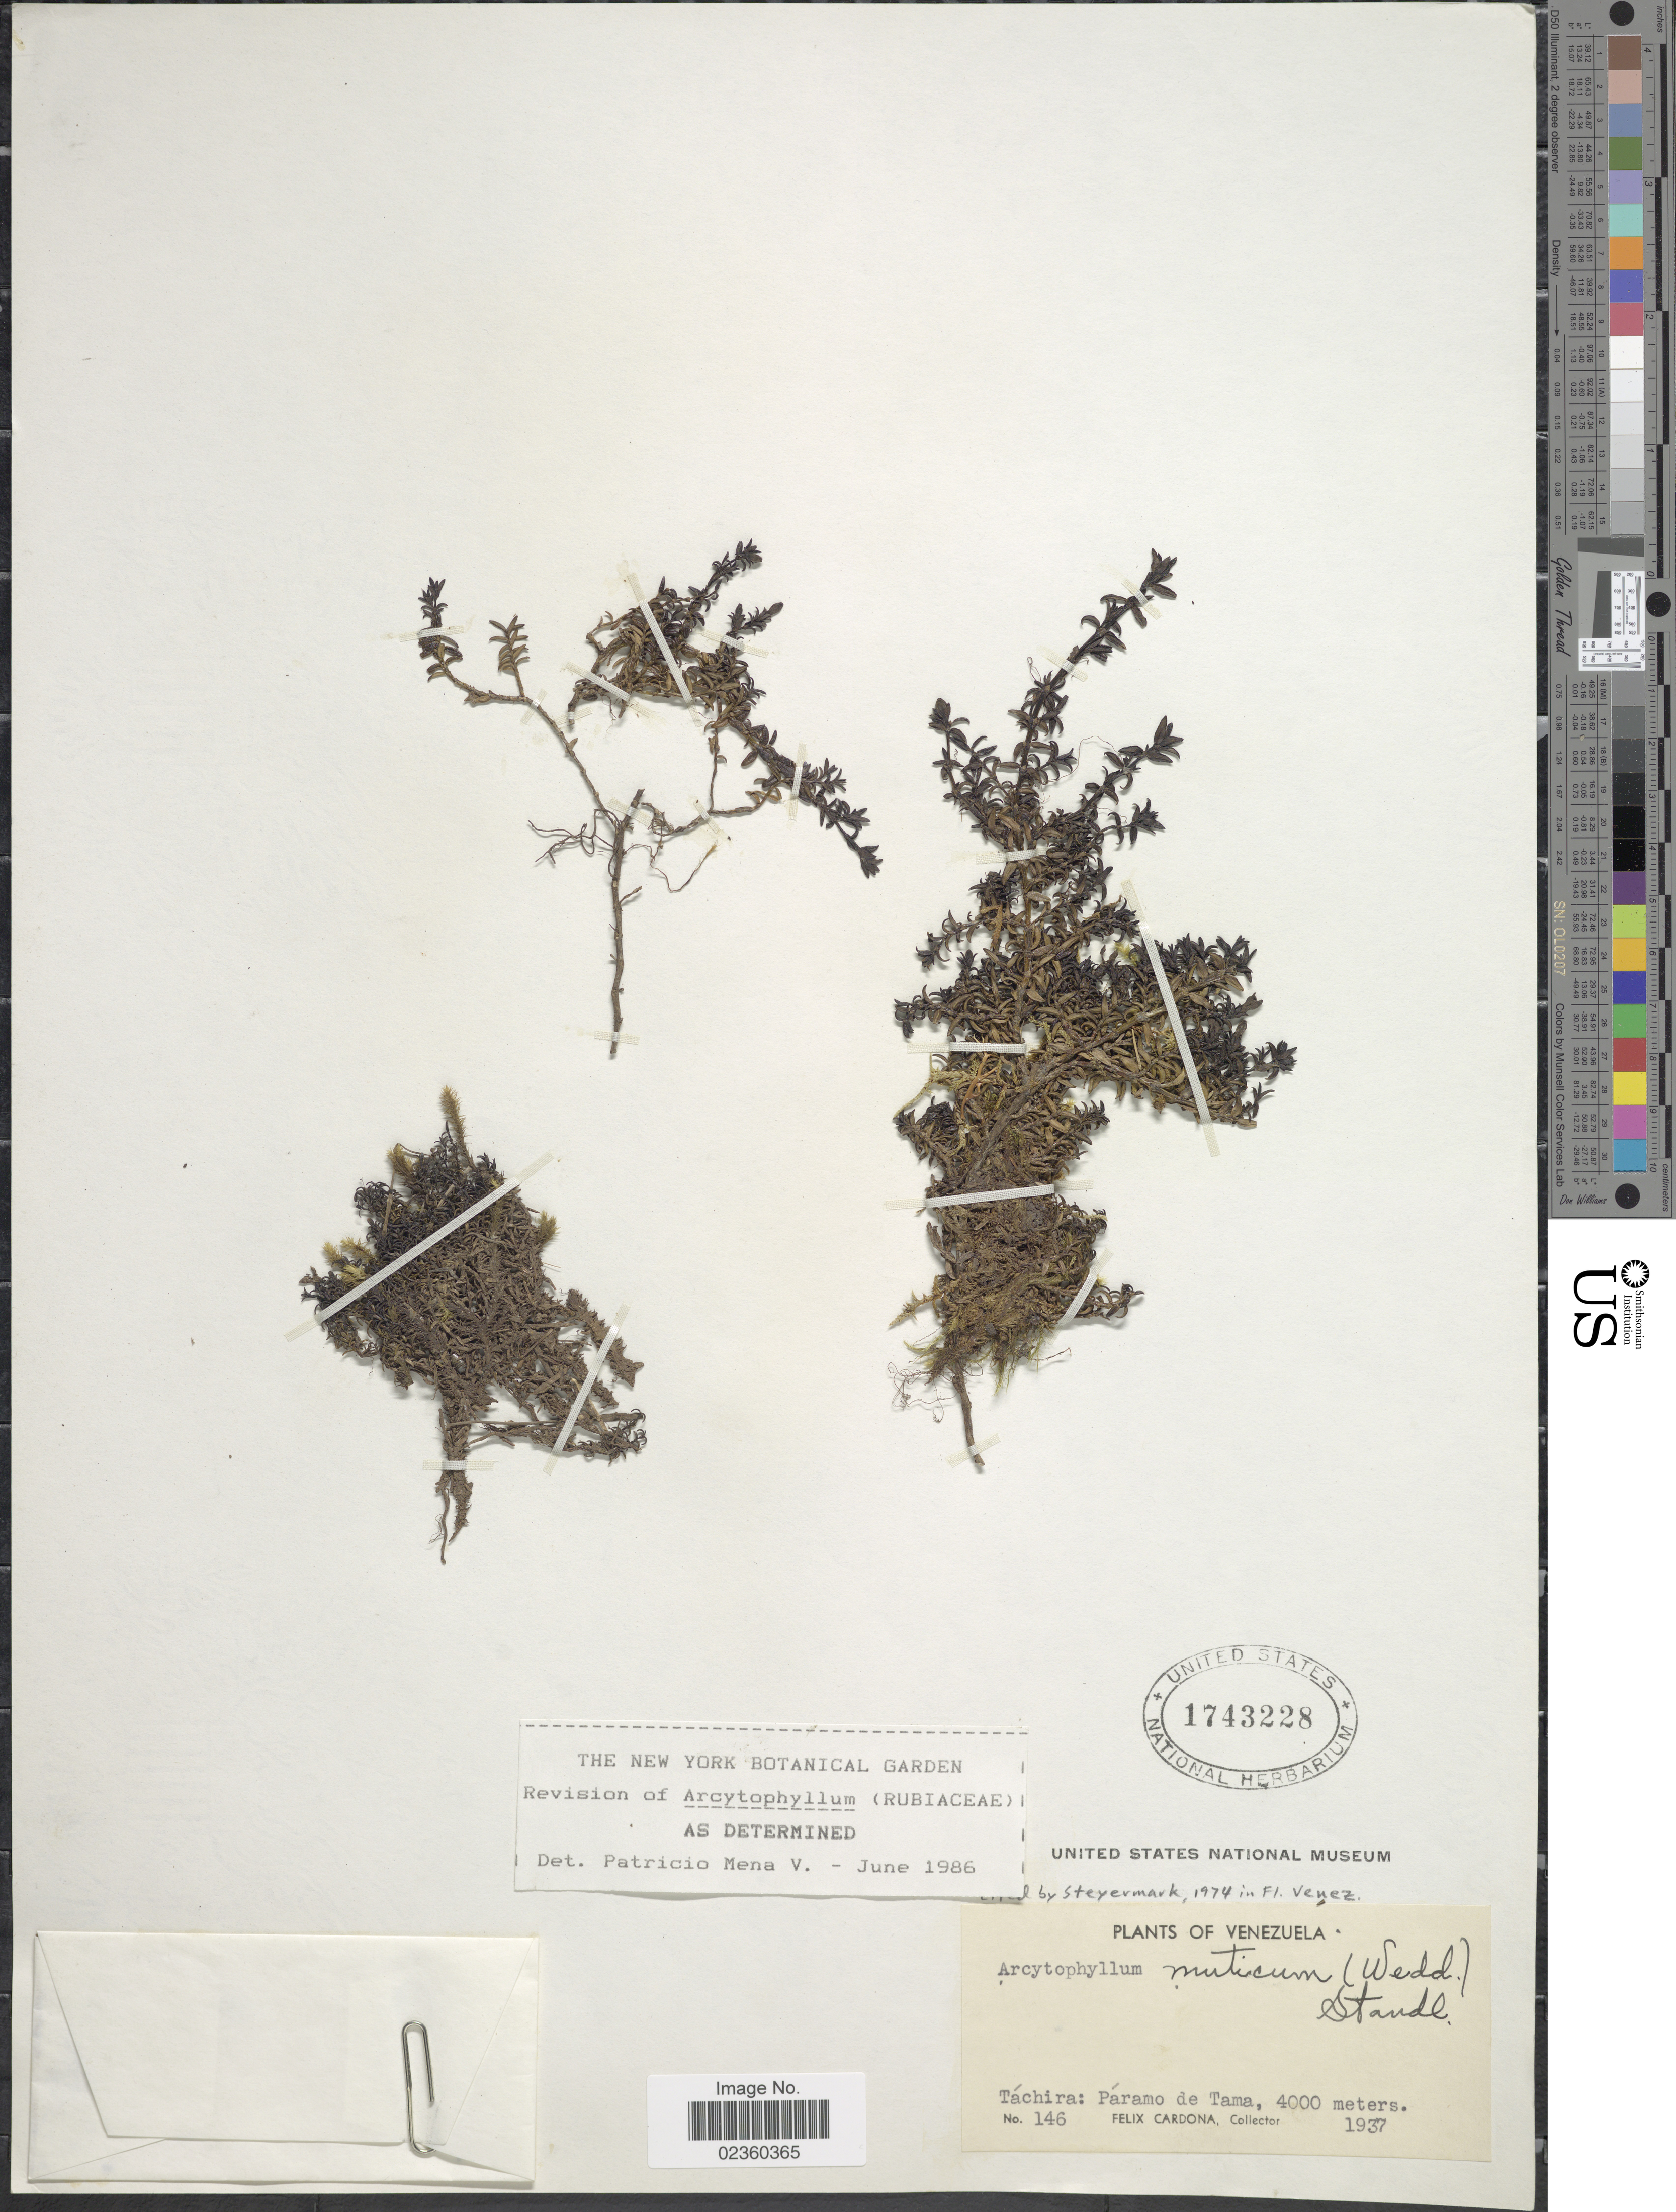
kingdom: Plantae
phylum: Tracheophyta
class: Magnoliopsida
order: Gentianales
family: Rubiaceae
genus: Arcytophyllum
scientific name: Arcytophyllum muticum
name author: (Wedd.) Standl.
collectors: F. Cardona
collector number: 146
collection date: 1937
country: Venezuela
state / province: Tachira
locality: Táchira: Páramo de Tama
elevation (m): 4000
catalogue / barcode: US 1743228